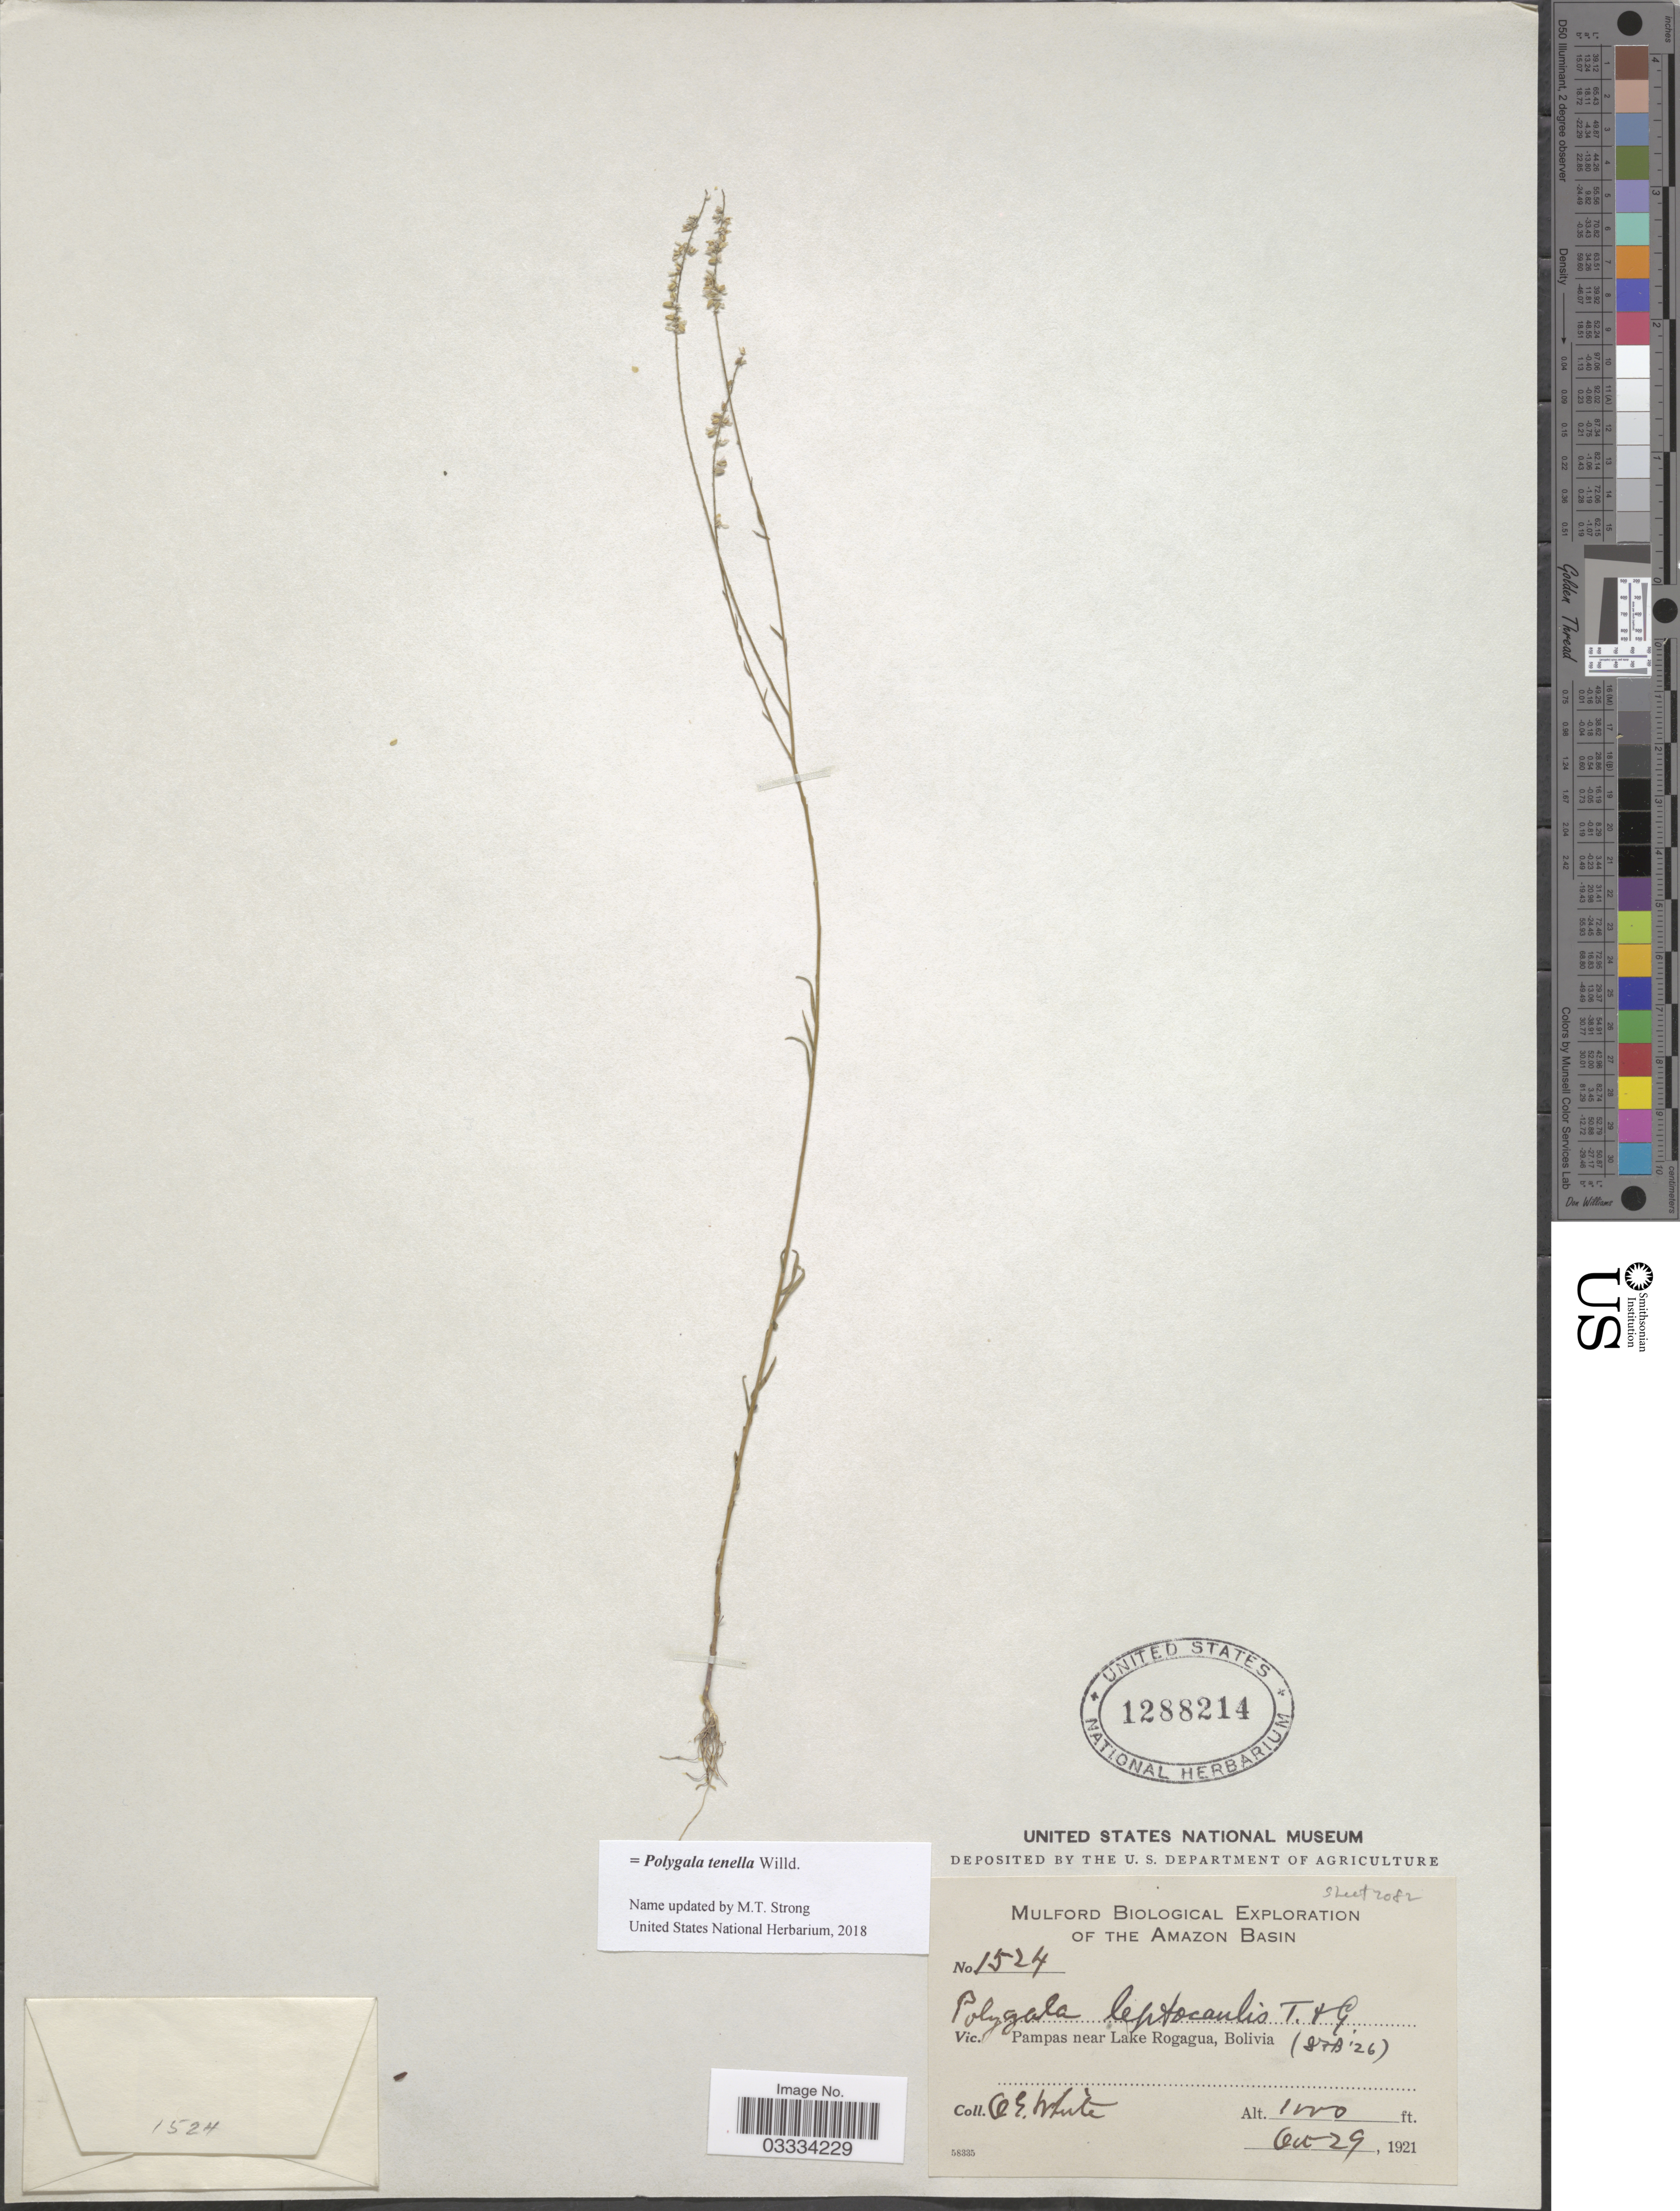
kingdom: Plantae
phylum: Tracheophyta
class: Magnoliopsida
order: Fabales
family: Polygalaceae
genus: Polygala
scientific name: Polygala tenella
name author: Willd.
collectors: O. E. White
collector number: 1524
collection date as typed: Oct 29, 1921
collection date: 1921-10-29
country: Bolivia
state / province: Beni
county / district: José Ballivián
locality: Pampas near Lake Rogagua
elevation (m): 305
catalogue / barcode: US 1288214